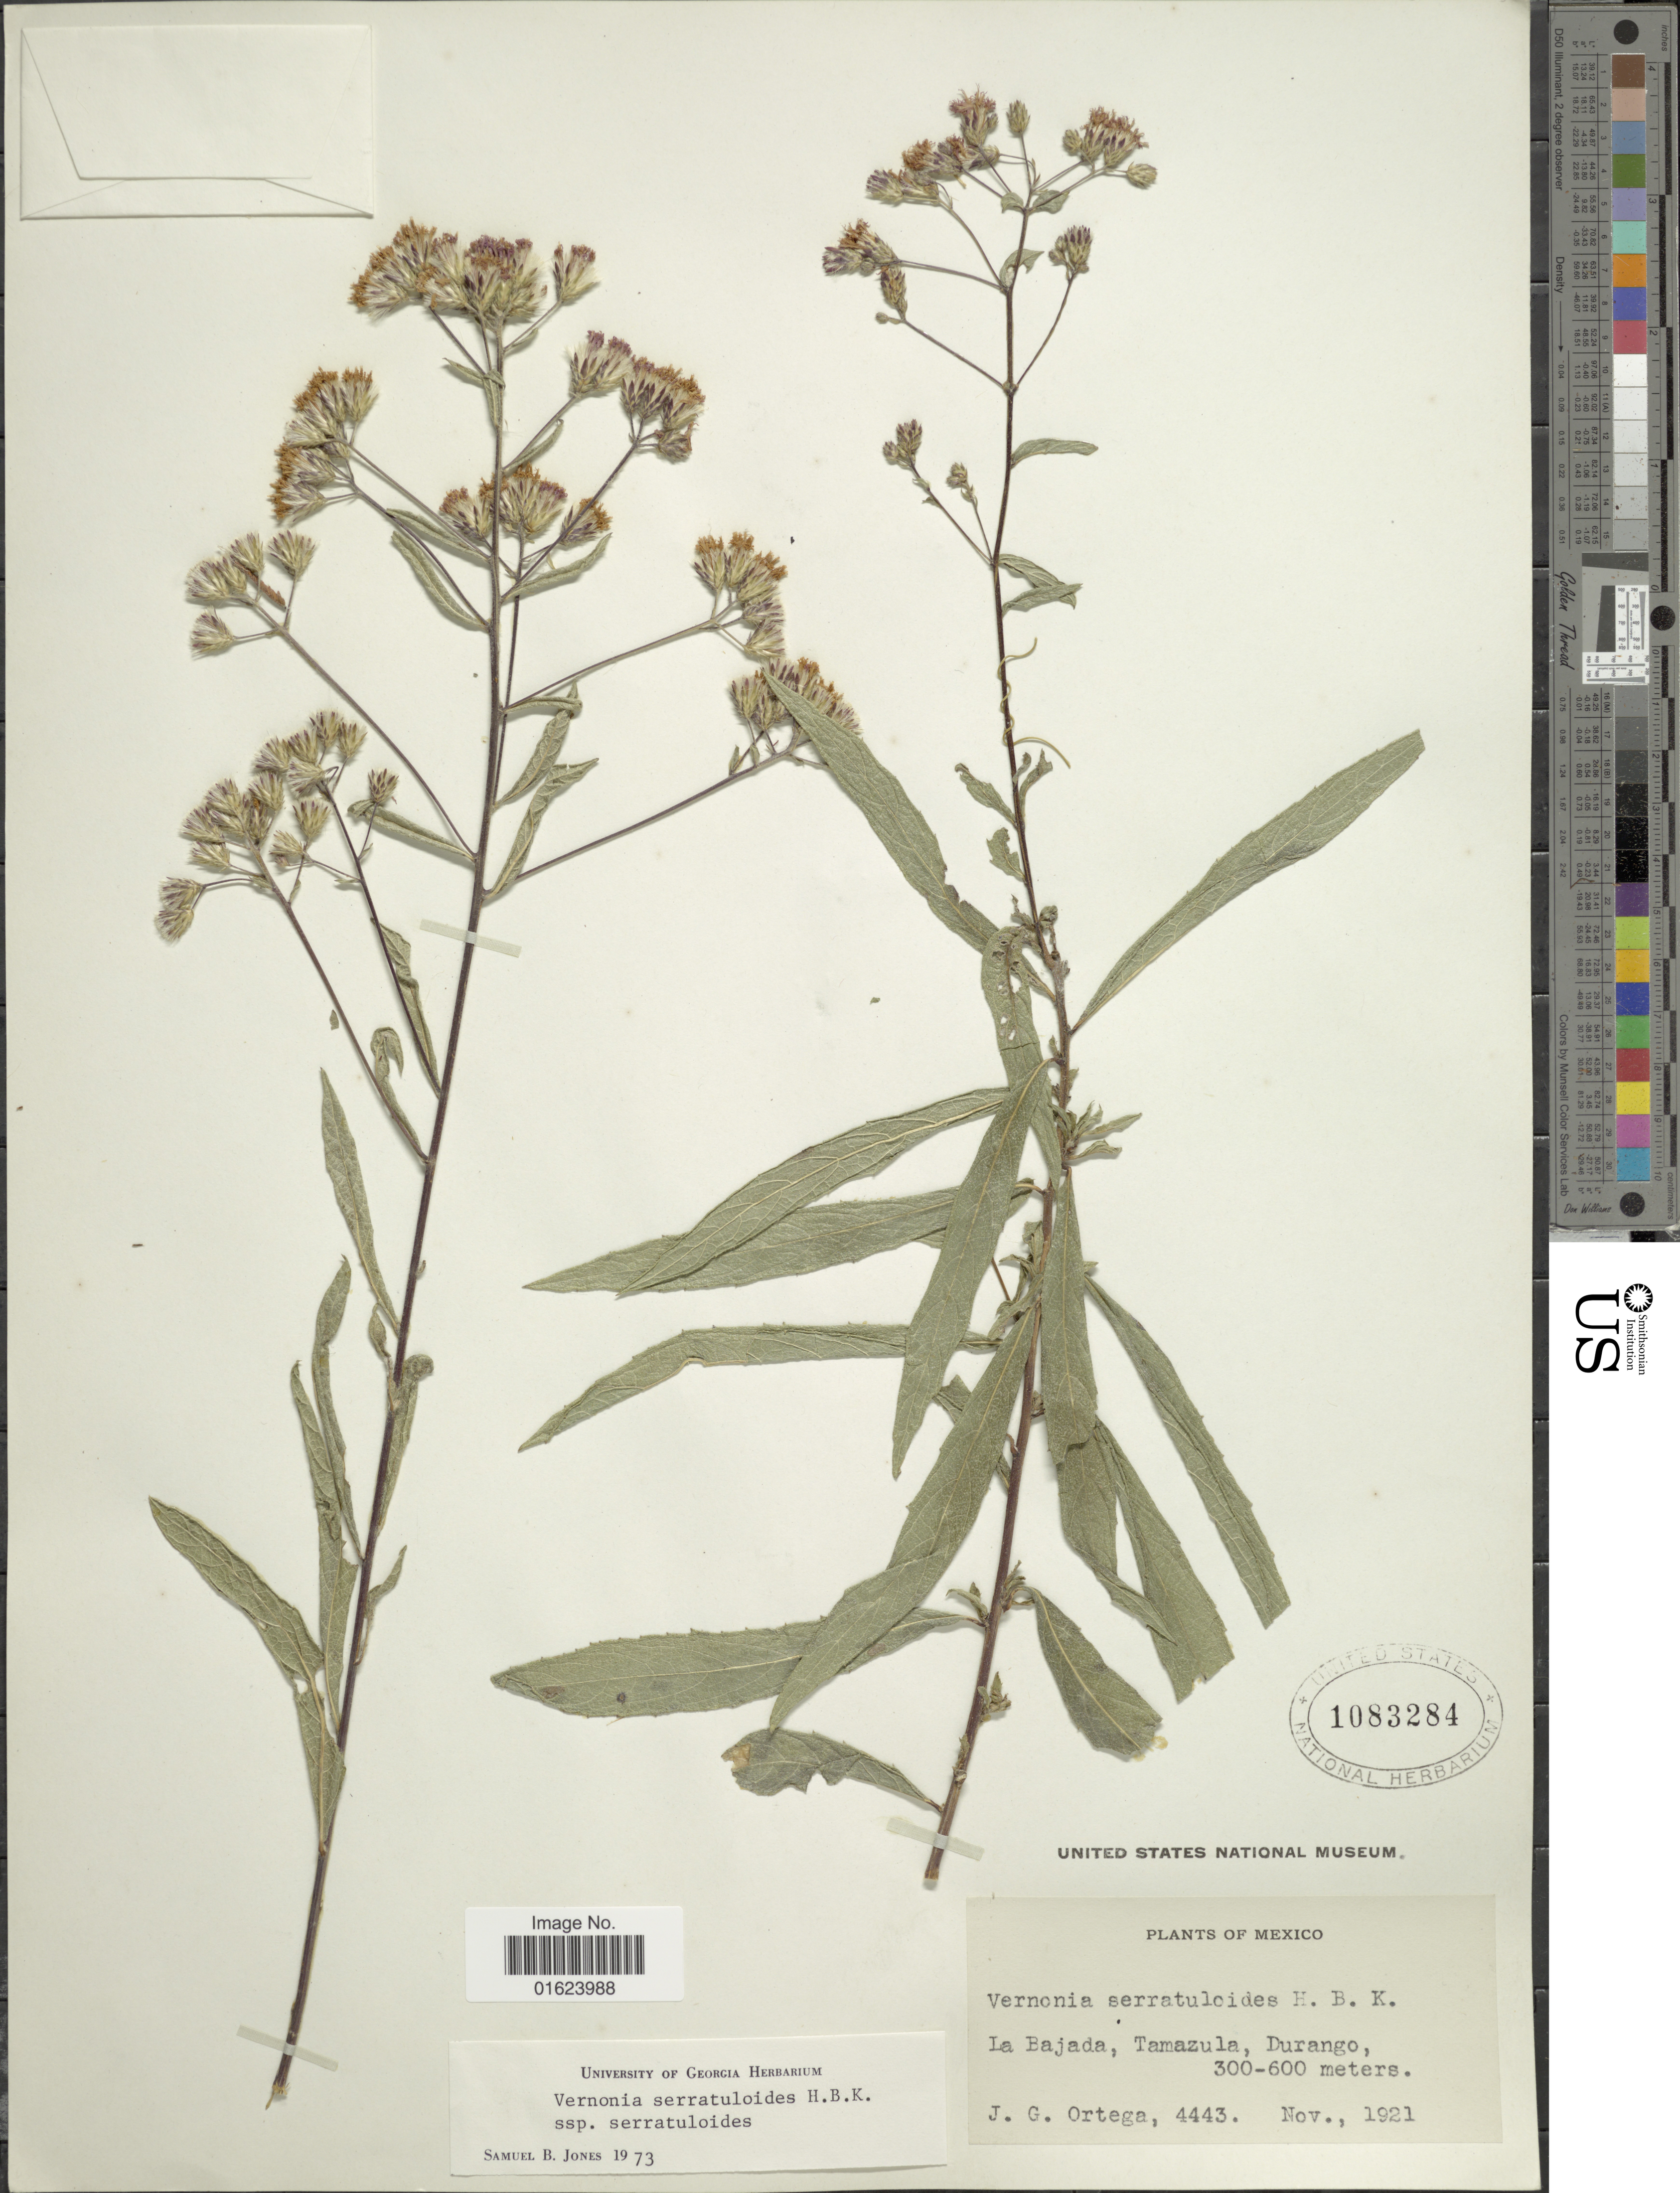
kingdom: Plantae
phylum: Tracheophyta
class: Magnoliopsida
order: Asterales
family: Asteraceae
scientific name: Vickianthus serratuloides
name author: (Kunth) H. Rob.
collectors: J. Ortega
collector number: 4443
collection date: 1921-11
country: Mexico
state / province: Durango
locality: La Bajada, Tamuazula, Durango.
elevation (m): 300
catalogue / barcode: US 1083284